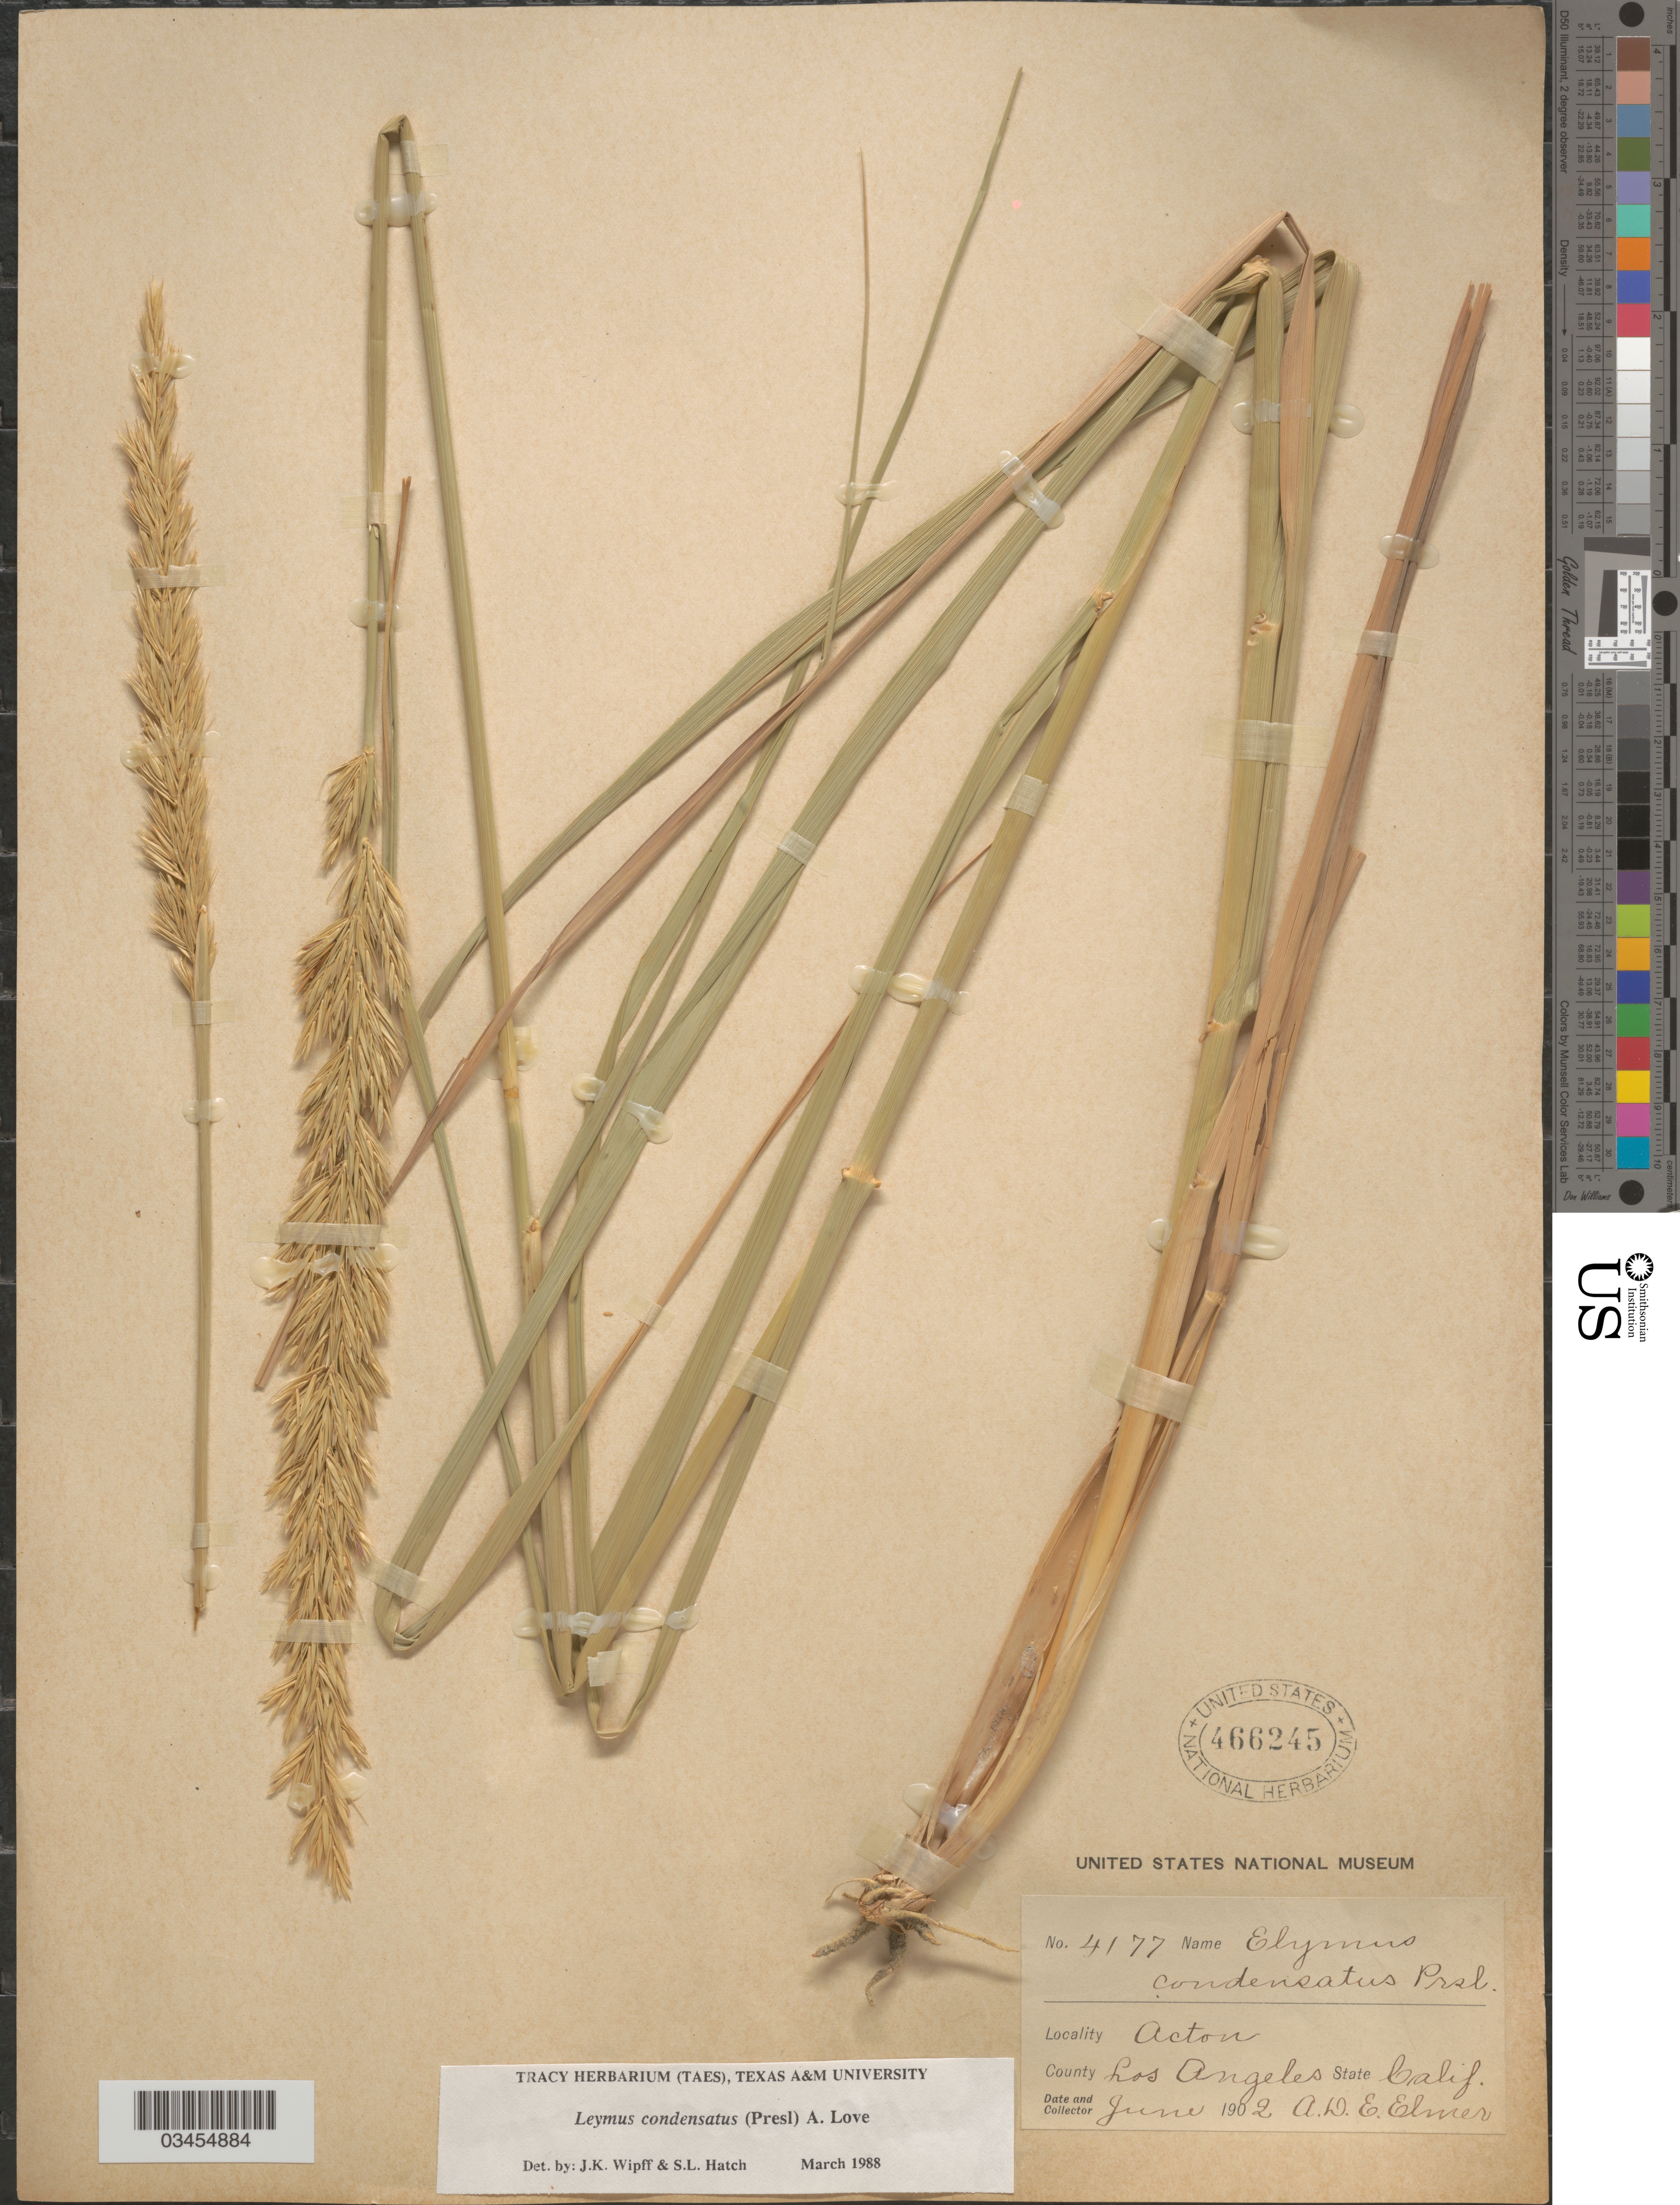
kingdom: Plantae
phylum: Tracheophyta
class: Liliopsida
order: Poales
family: Poaceae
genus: Leymus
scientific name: Leymus condensatus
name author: (J. Presl) Á. Löve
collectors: A. D. E. Elmer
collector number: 4177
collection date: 1902-06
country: United States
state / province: California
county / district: Los Angeles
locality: Acton. County Los Angeles.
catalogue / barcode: US 466245